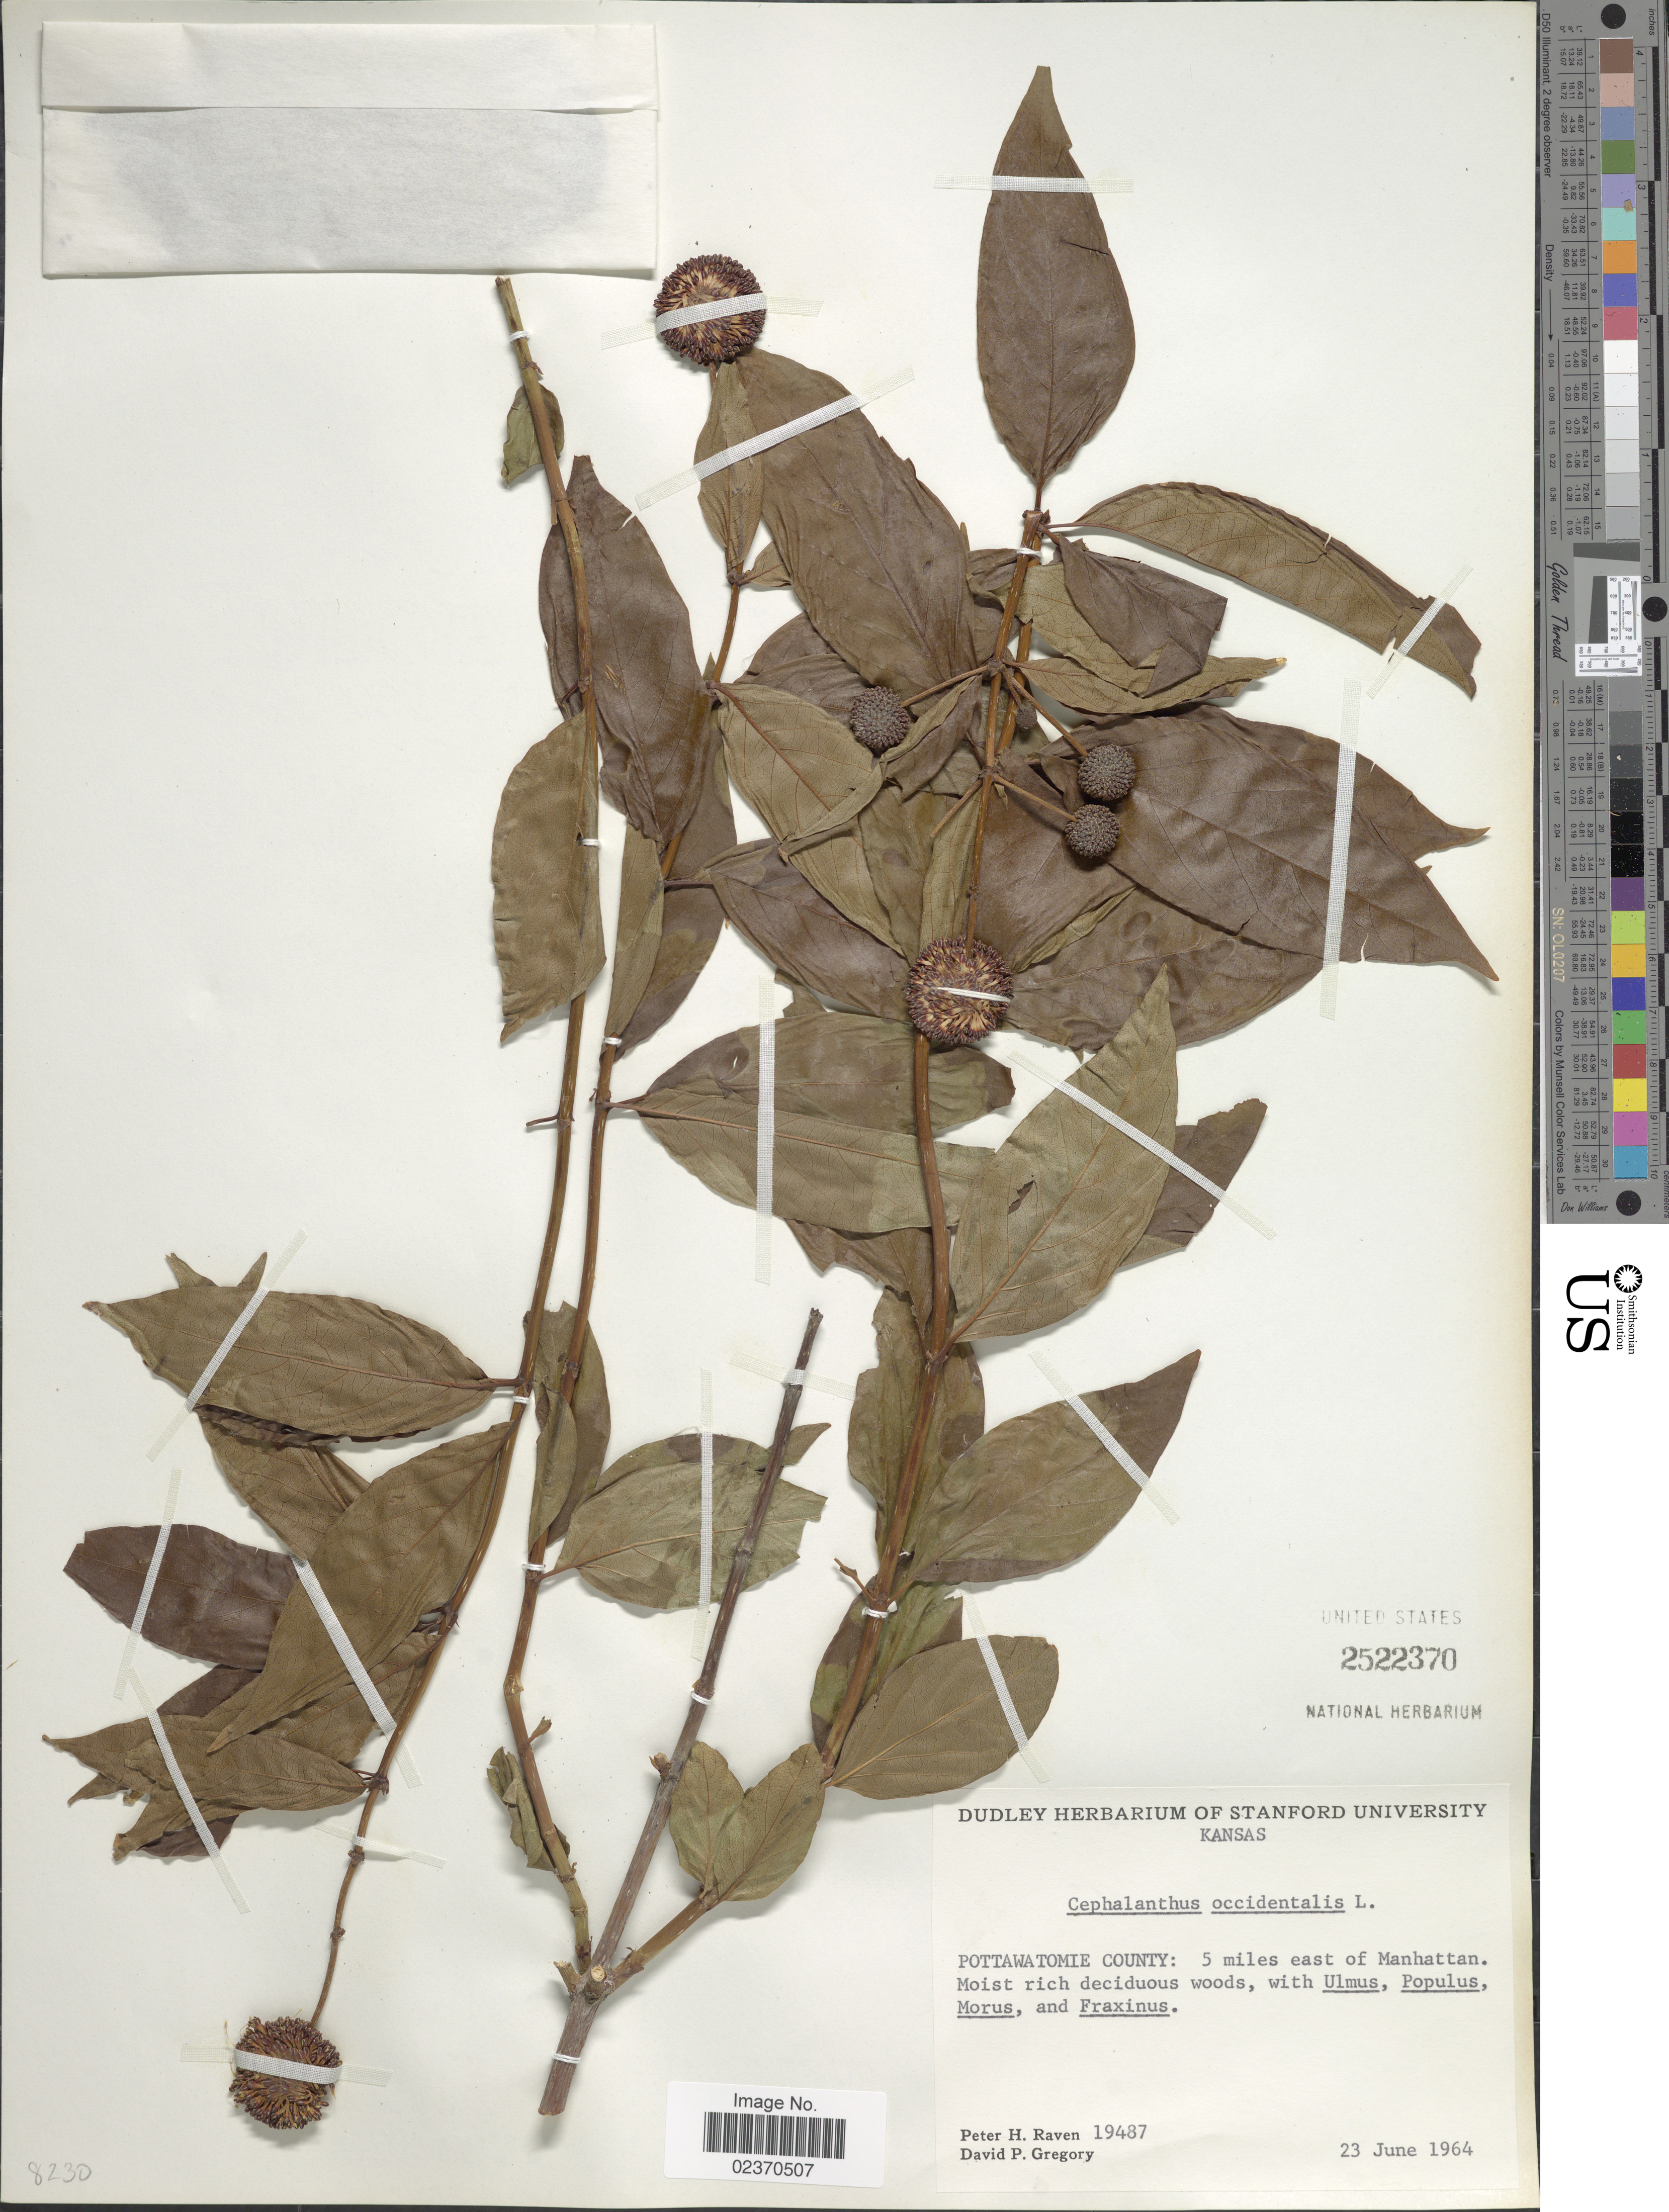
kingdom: Plantae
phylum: Tracheophyta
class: Magnoliopsida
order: Gentianales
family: Rubiaceae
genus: Cephalanthus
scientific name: Cephalanthus occidentalis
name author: L.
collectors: P. Raven & D. Gregory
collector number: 19487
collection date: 1964-06-23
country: United States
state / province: Kansas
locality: Pottawatomie County: 5 miles east of Manhattan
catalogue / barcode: US 2522370